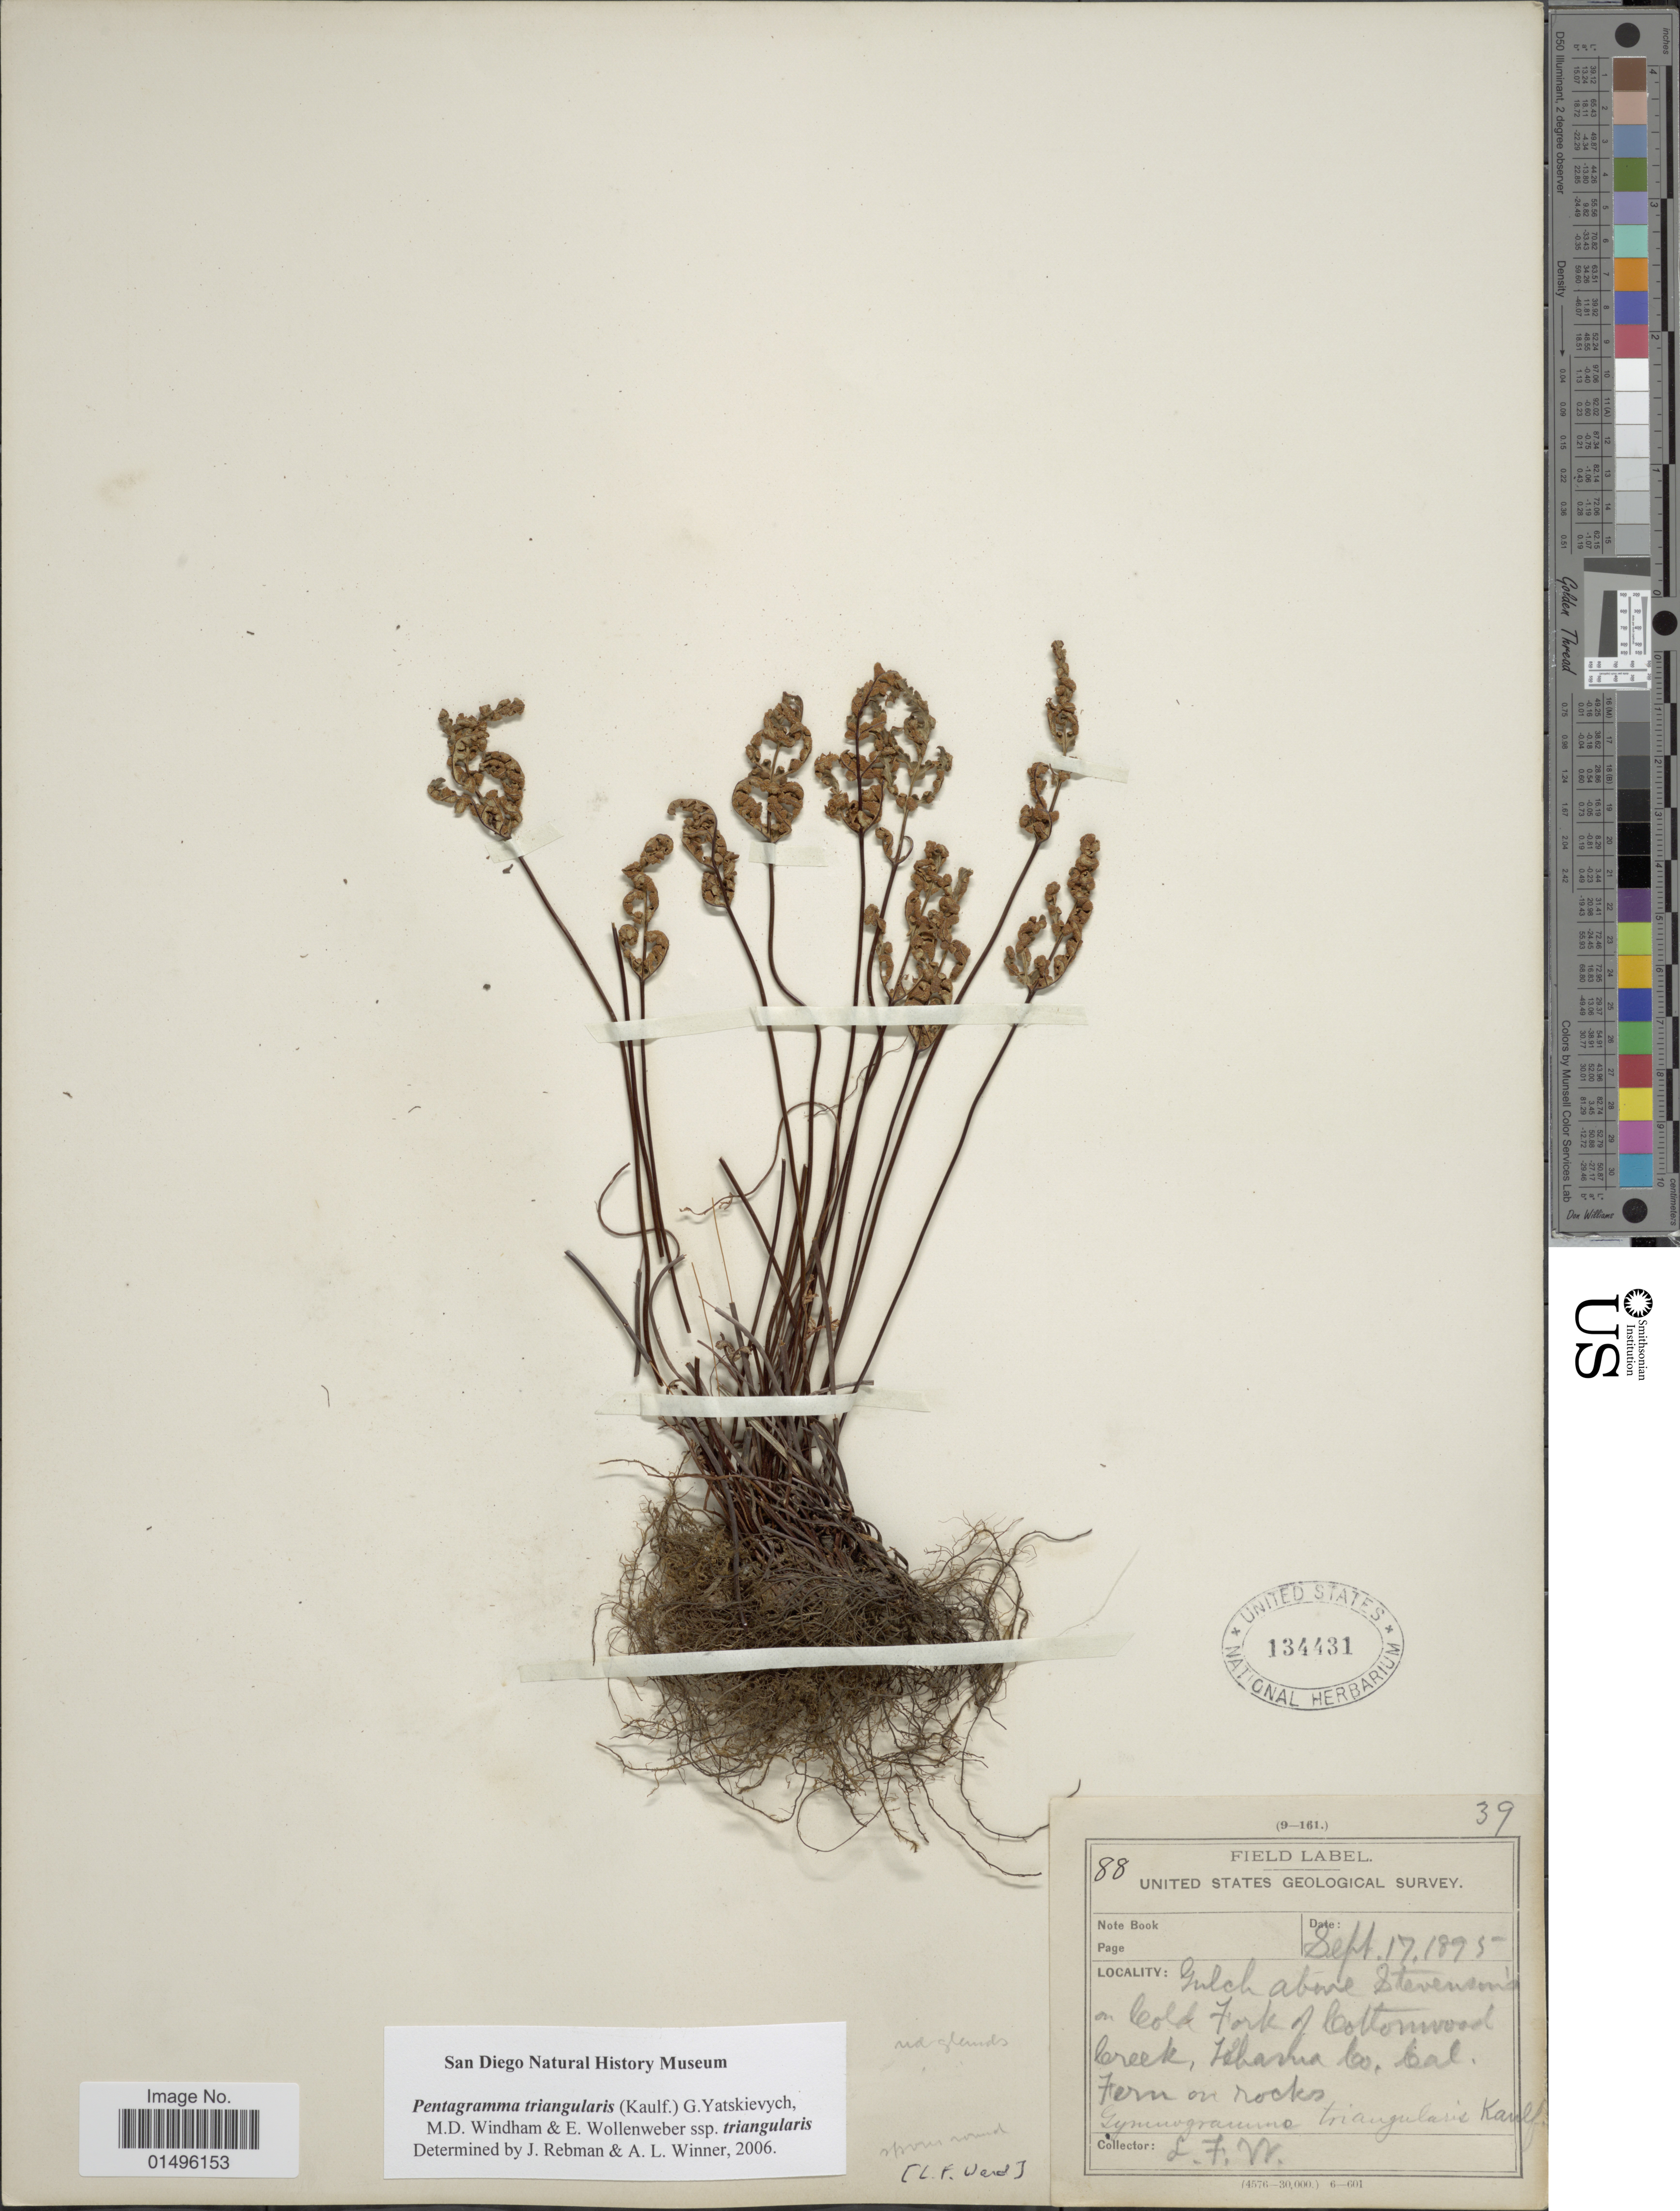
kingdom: Plantae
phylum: Tracheophyta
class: Polypodiopsida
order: Polypodiales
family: Pteridaceae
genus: Pentagramma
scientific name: Pentagramma triangularis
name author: (Kaulf.) Yatsk. et al.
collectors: L. Ward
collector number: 88/39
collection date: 1895-09-17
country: United States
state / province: California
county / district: Tehama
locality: California, Fork of Cottonwood Creek, Tehama Co.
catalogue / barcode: US 134431